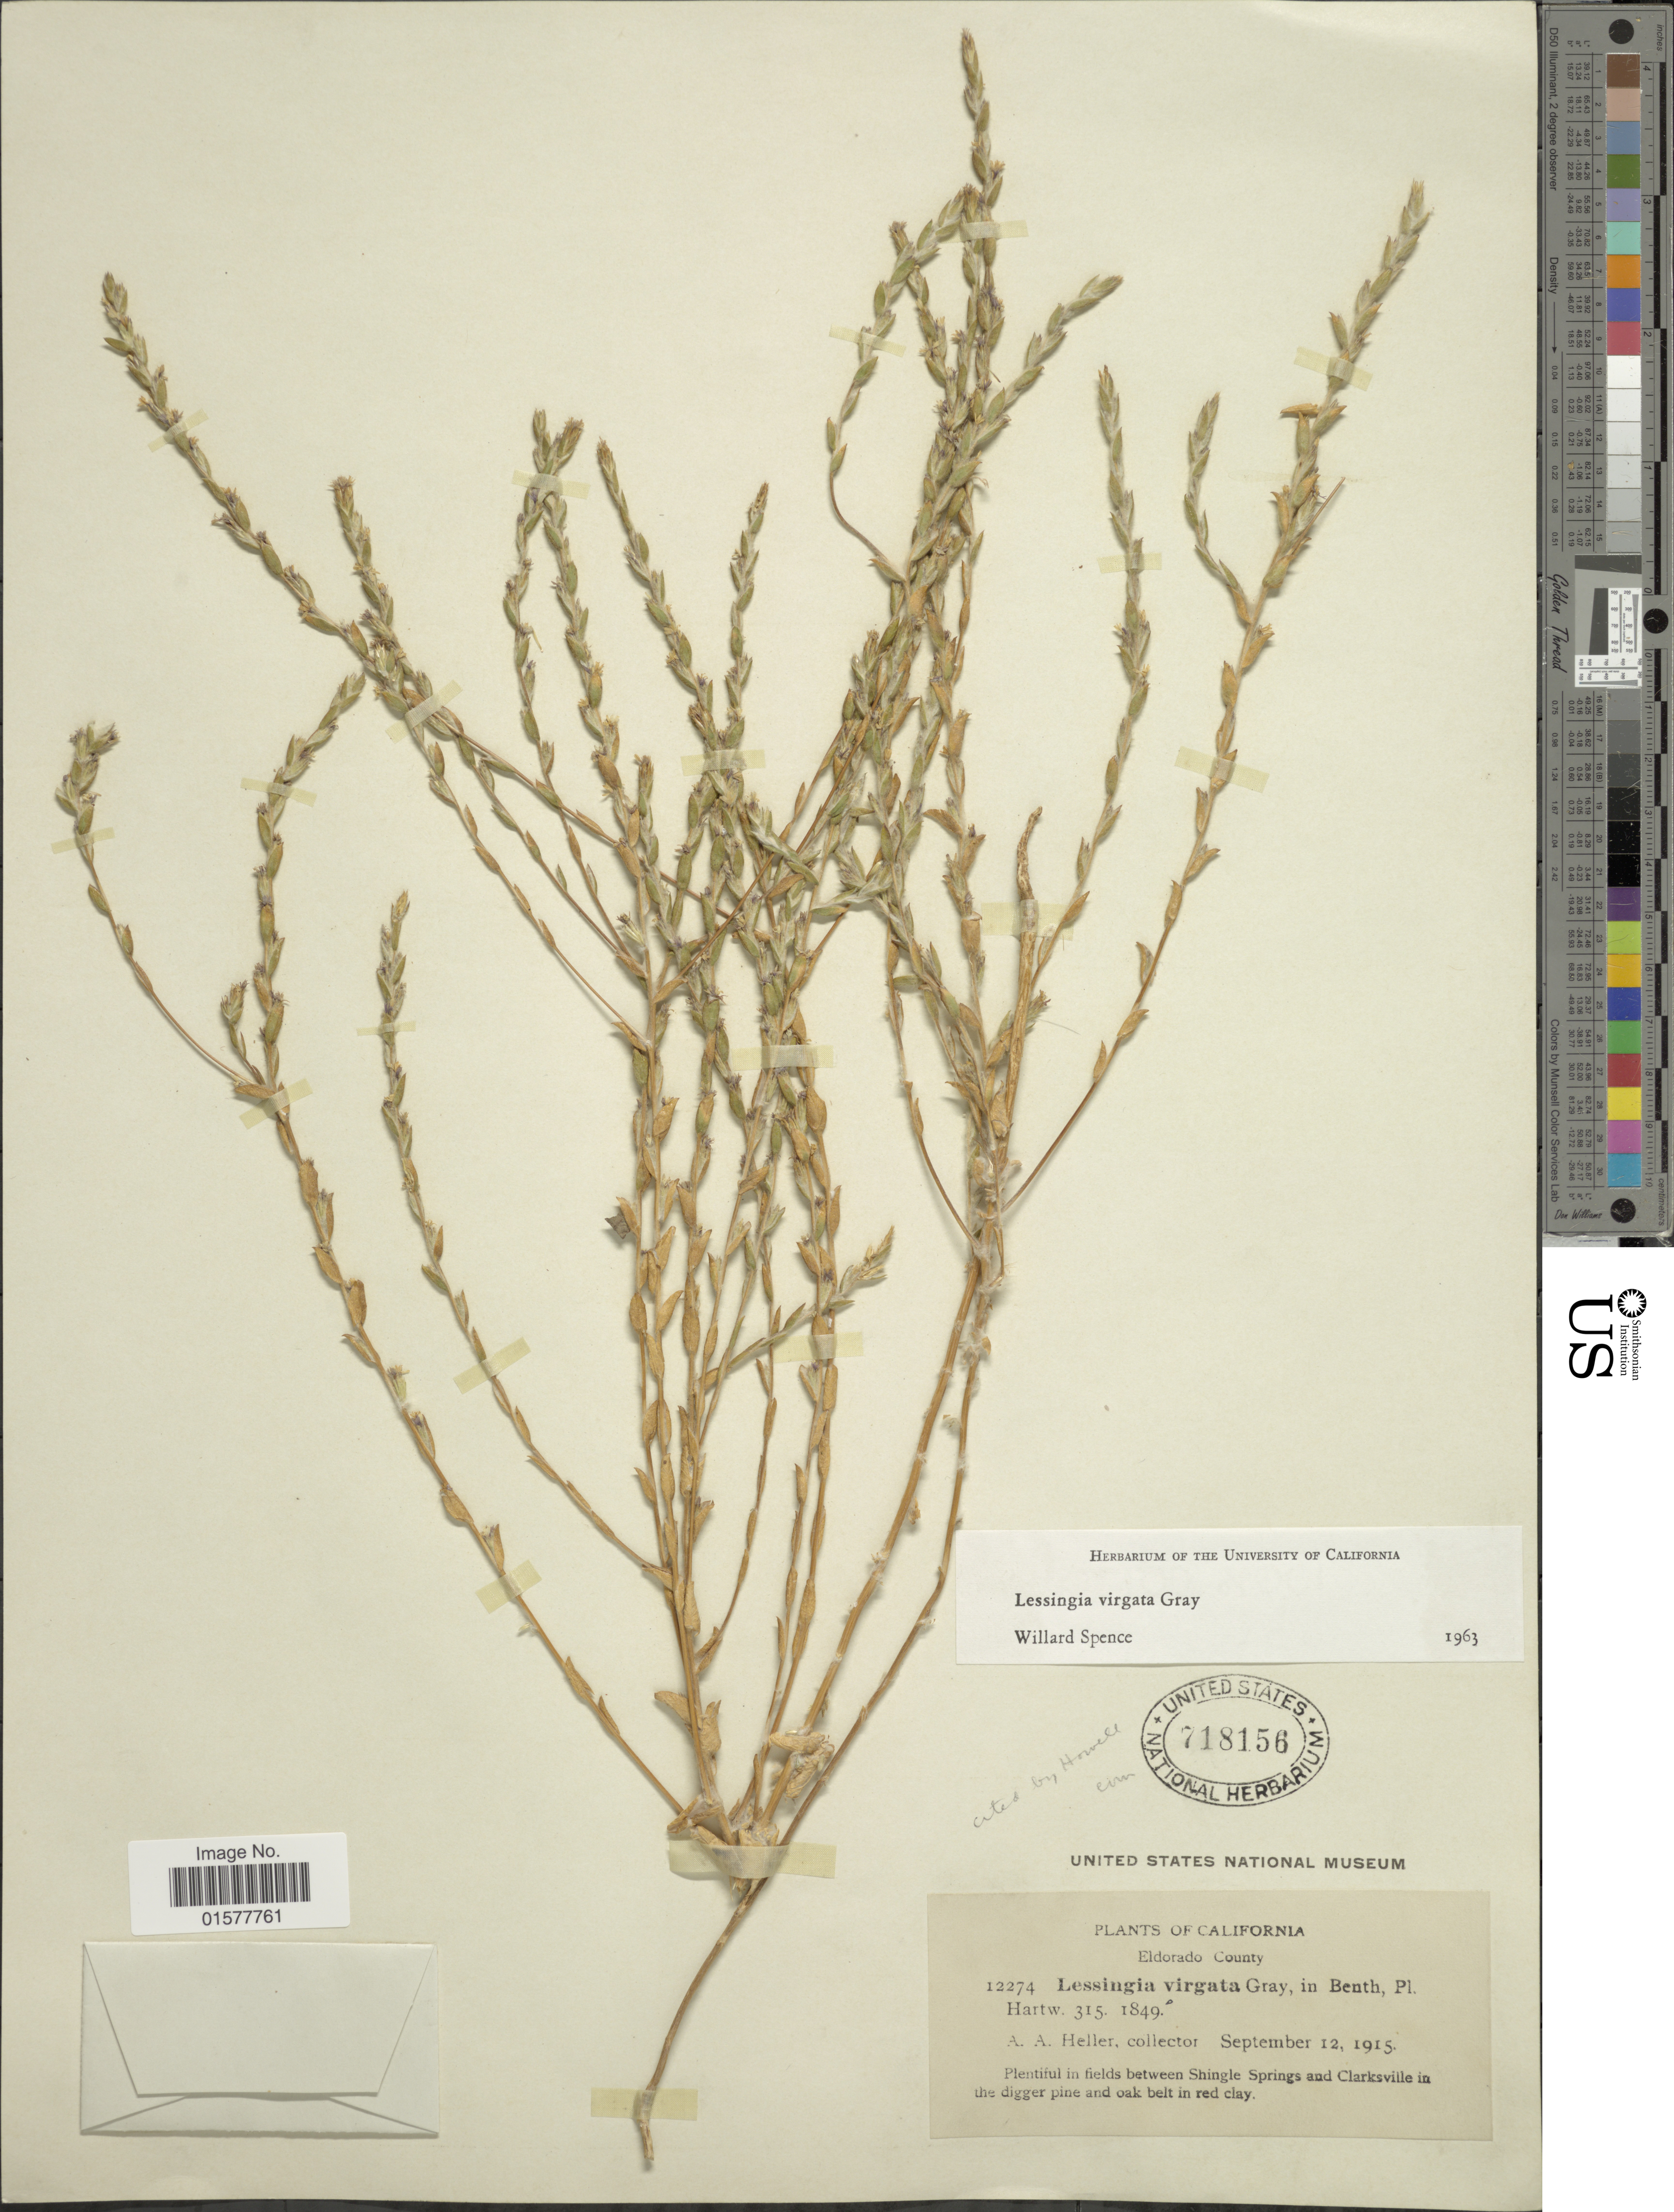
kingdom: Plantae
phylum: Tracheophyta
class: Magnoliopsida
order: Asterales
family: Asteraceae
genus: Lessingia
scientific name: Lessingia virgata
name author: A. Gray in Benth.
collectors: A. A. Heller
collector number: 12274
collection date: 1915-09-12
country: United States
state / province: California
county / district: El Dorado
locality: Eldorado County, Plentiful in fields between Shingle Springs and Clarksville in the digger pine and oak belt in red clay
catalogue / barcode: US 718156